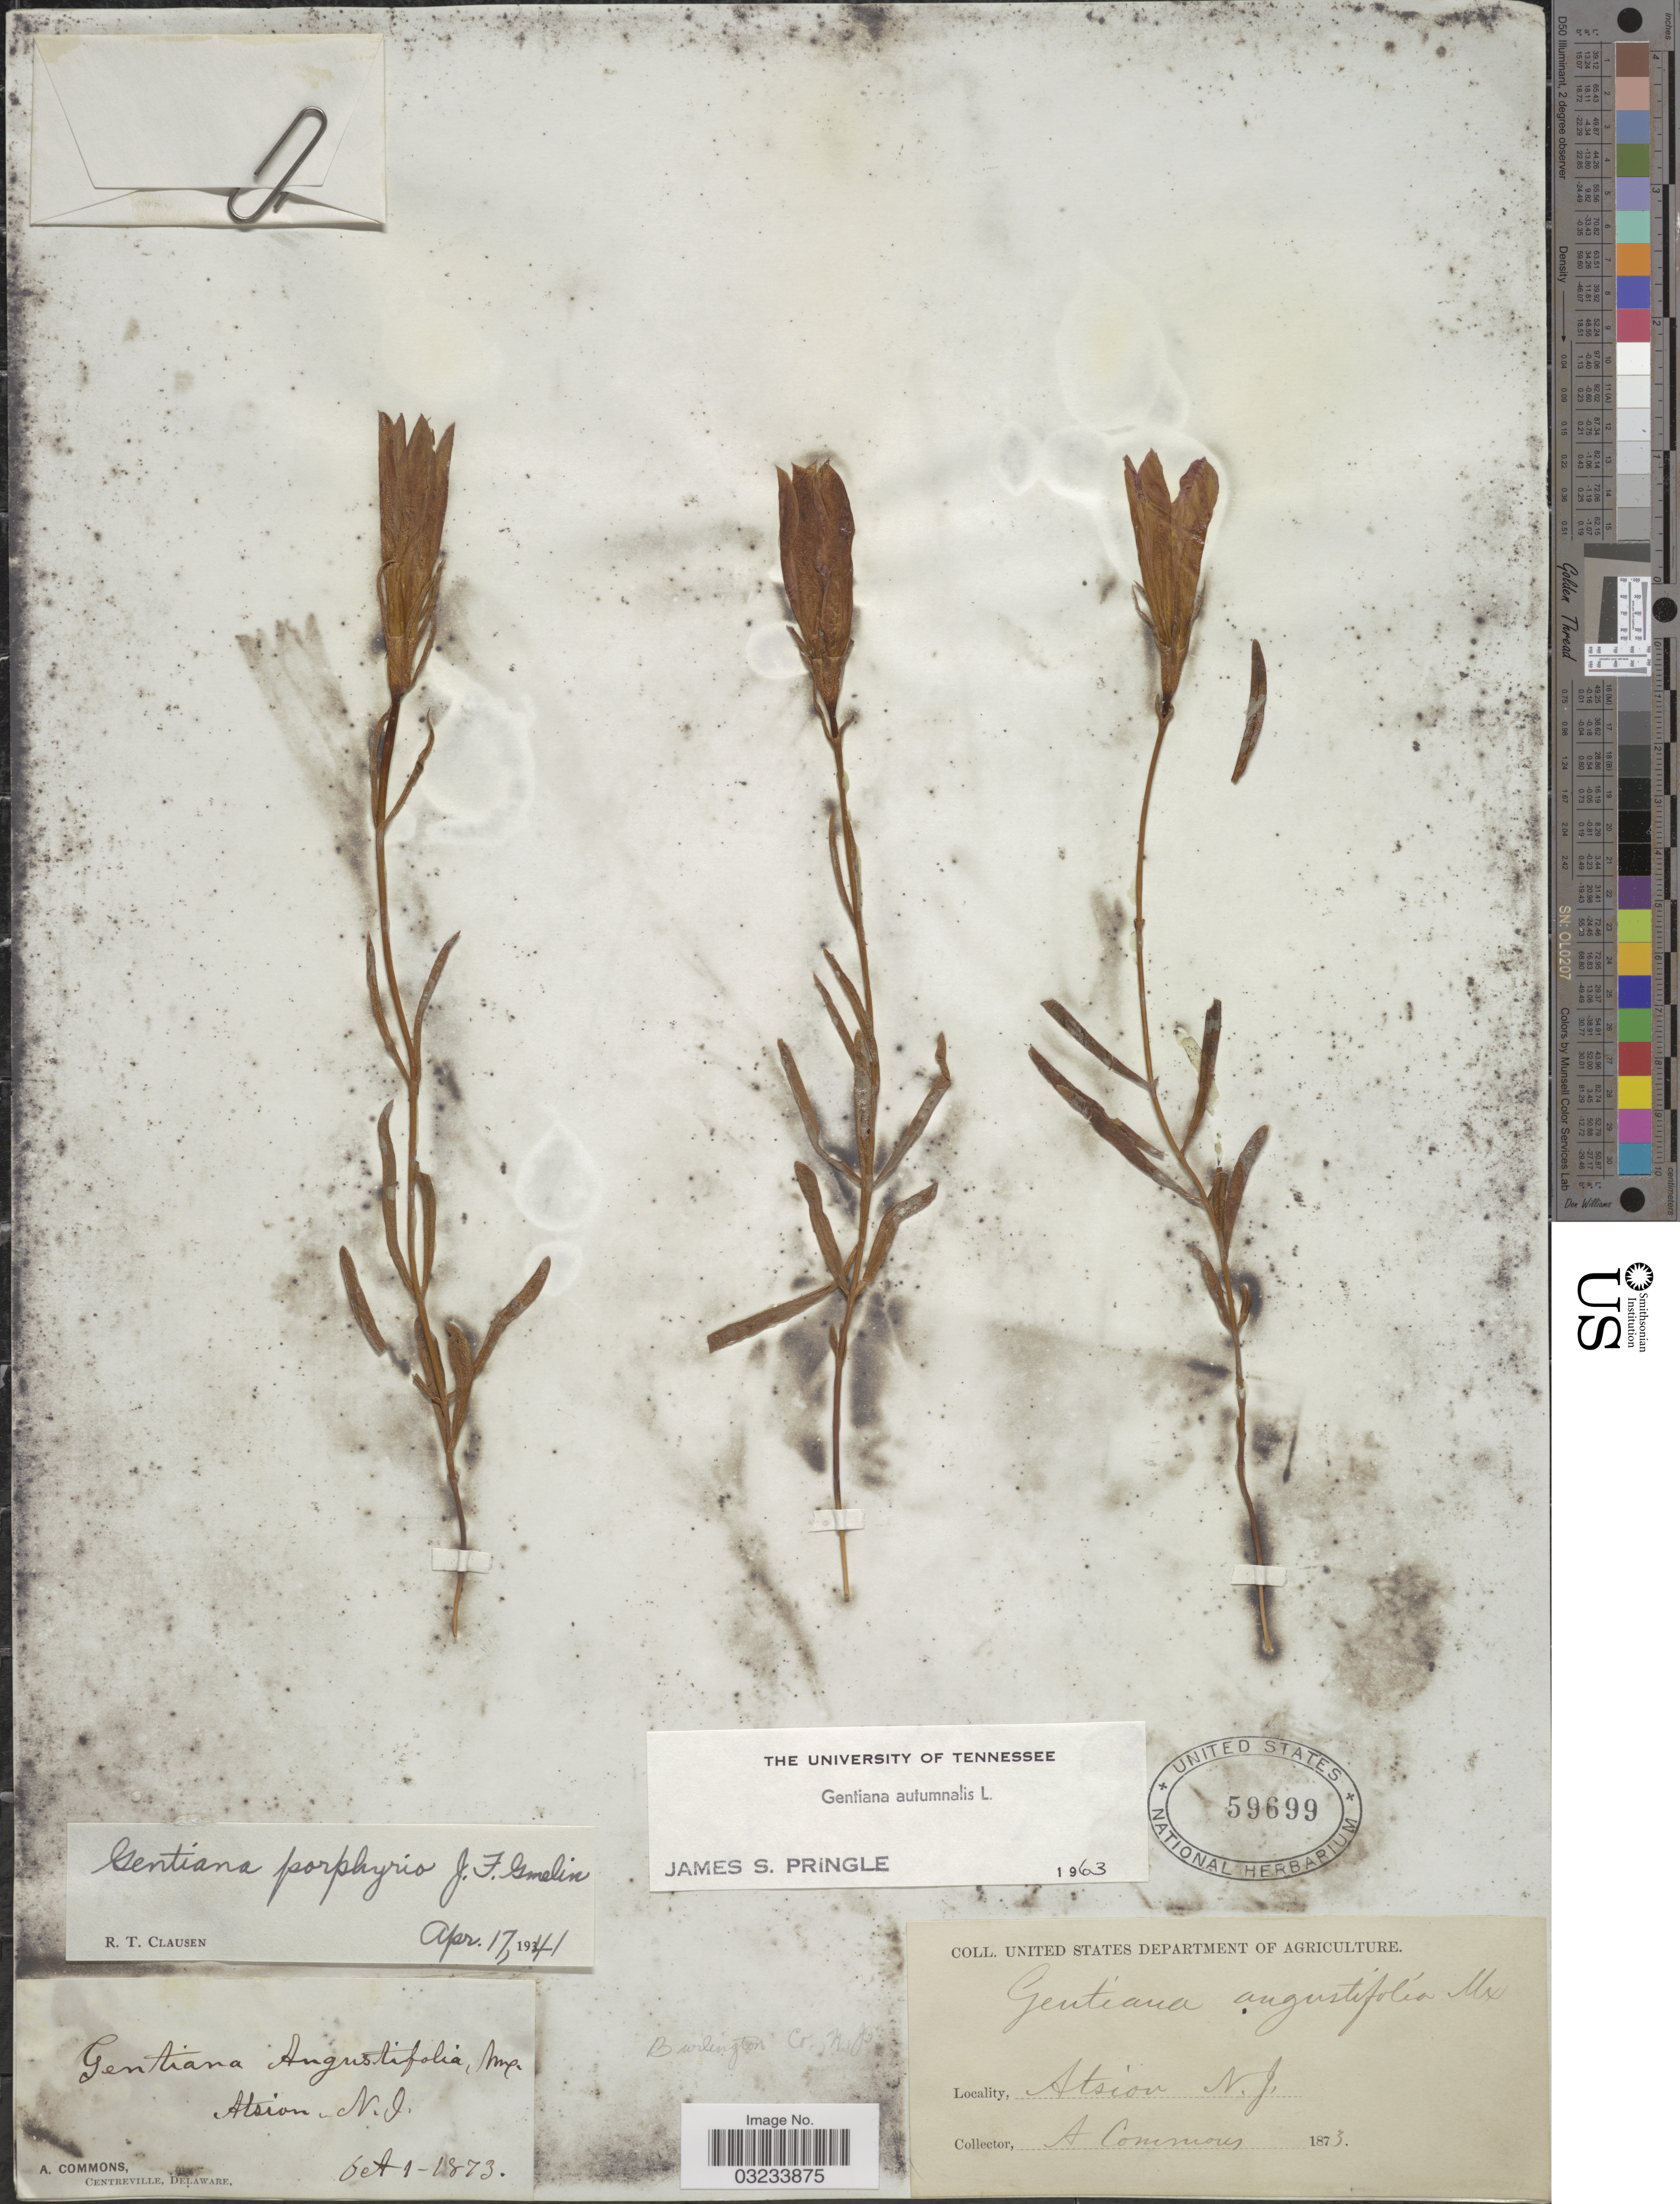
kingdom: Plantae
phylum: Tracheophyta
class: Magnoliopsida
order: Gentianales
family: Gentianaceae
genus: Gentiana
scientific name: Gentiana autumnalis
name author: L.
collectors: A. Commons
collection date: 1873-10-01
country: United States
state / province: New Jersey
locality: Atsion.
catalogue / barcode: US 59699